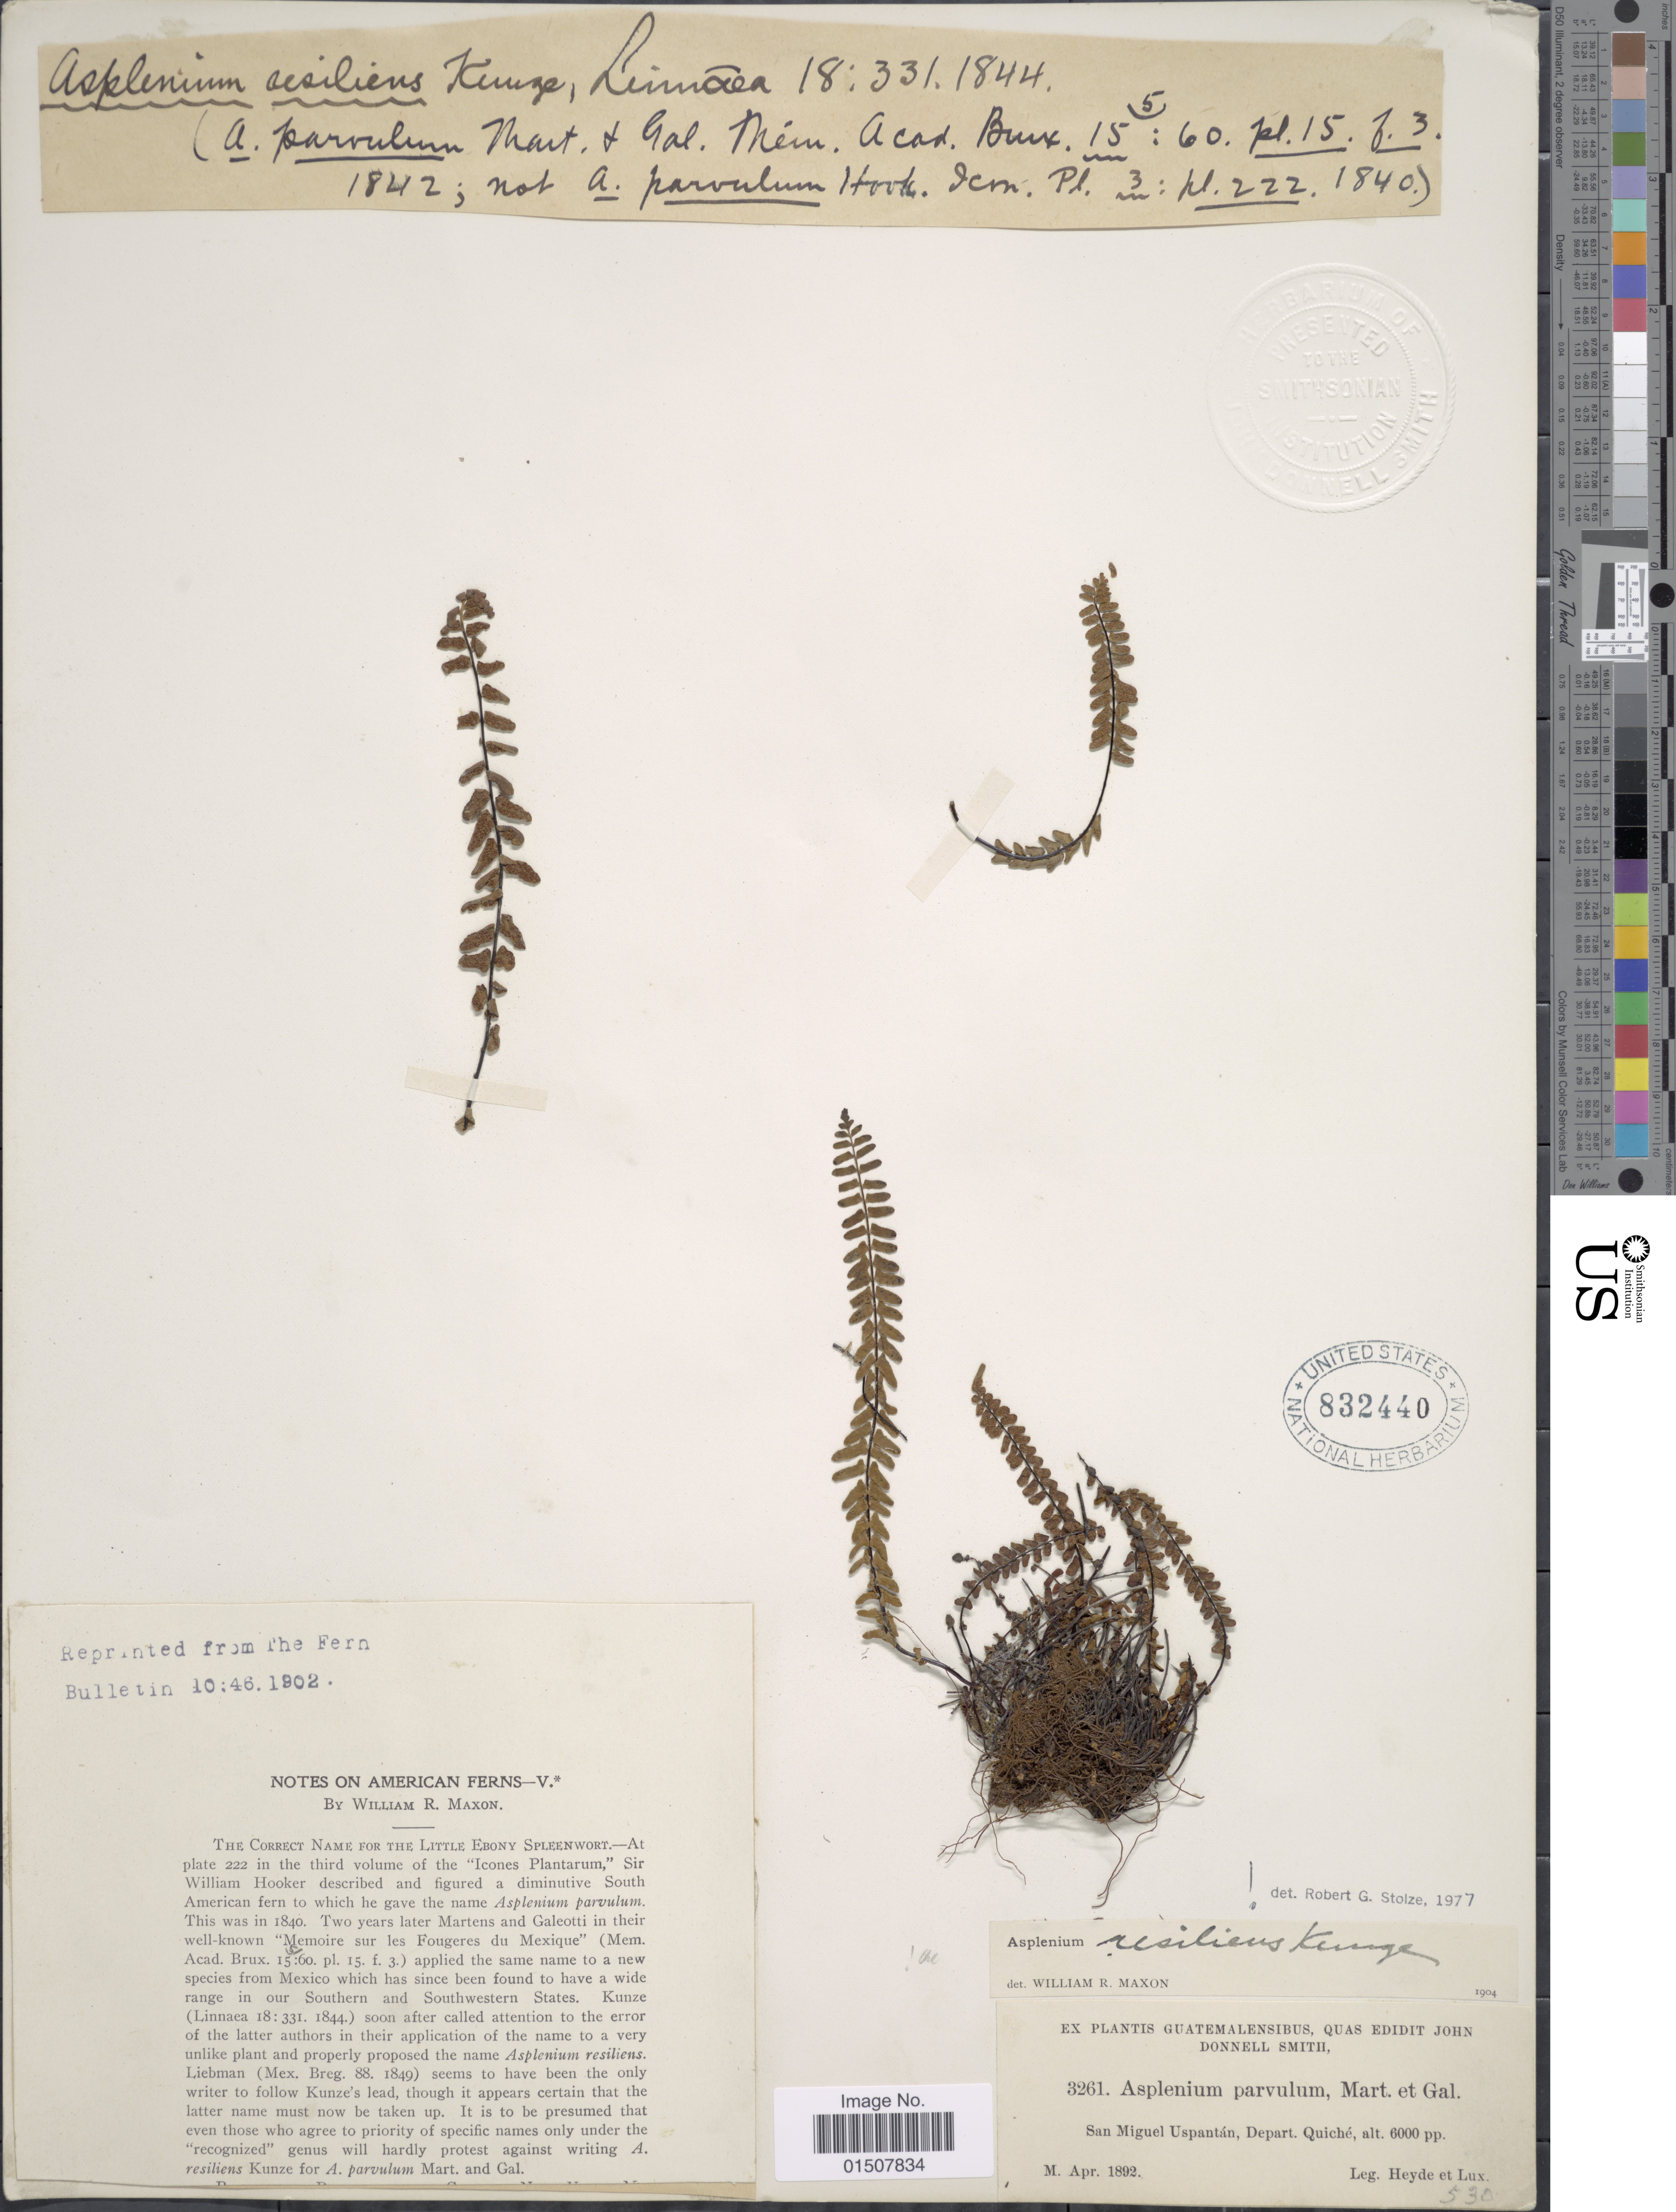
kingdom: Plantae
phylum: Tracheophyta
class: Polypodiopsida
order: Polypodiales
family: Aspleniaceae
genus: Asplenium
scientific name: Asplenium resiliens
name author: Kunze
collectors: Heyde & Lux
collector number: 3261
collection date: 1892-04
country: Guatemala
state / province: El Quiché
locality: San Miguel Uspantan, Depart. Quiche.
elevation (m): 1829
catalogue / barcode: US 832440